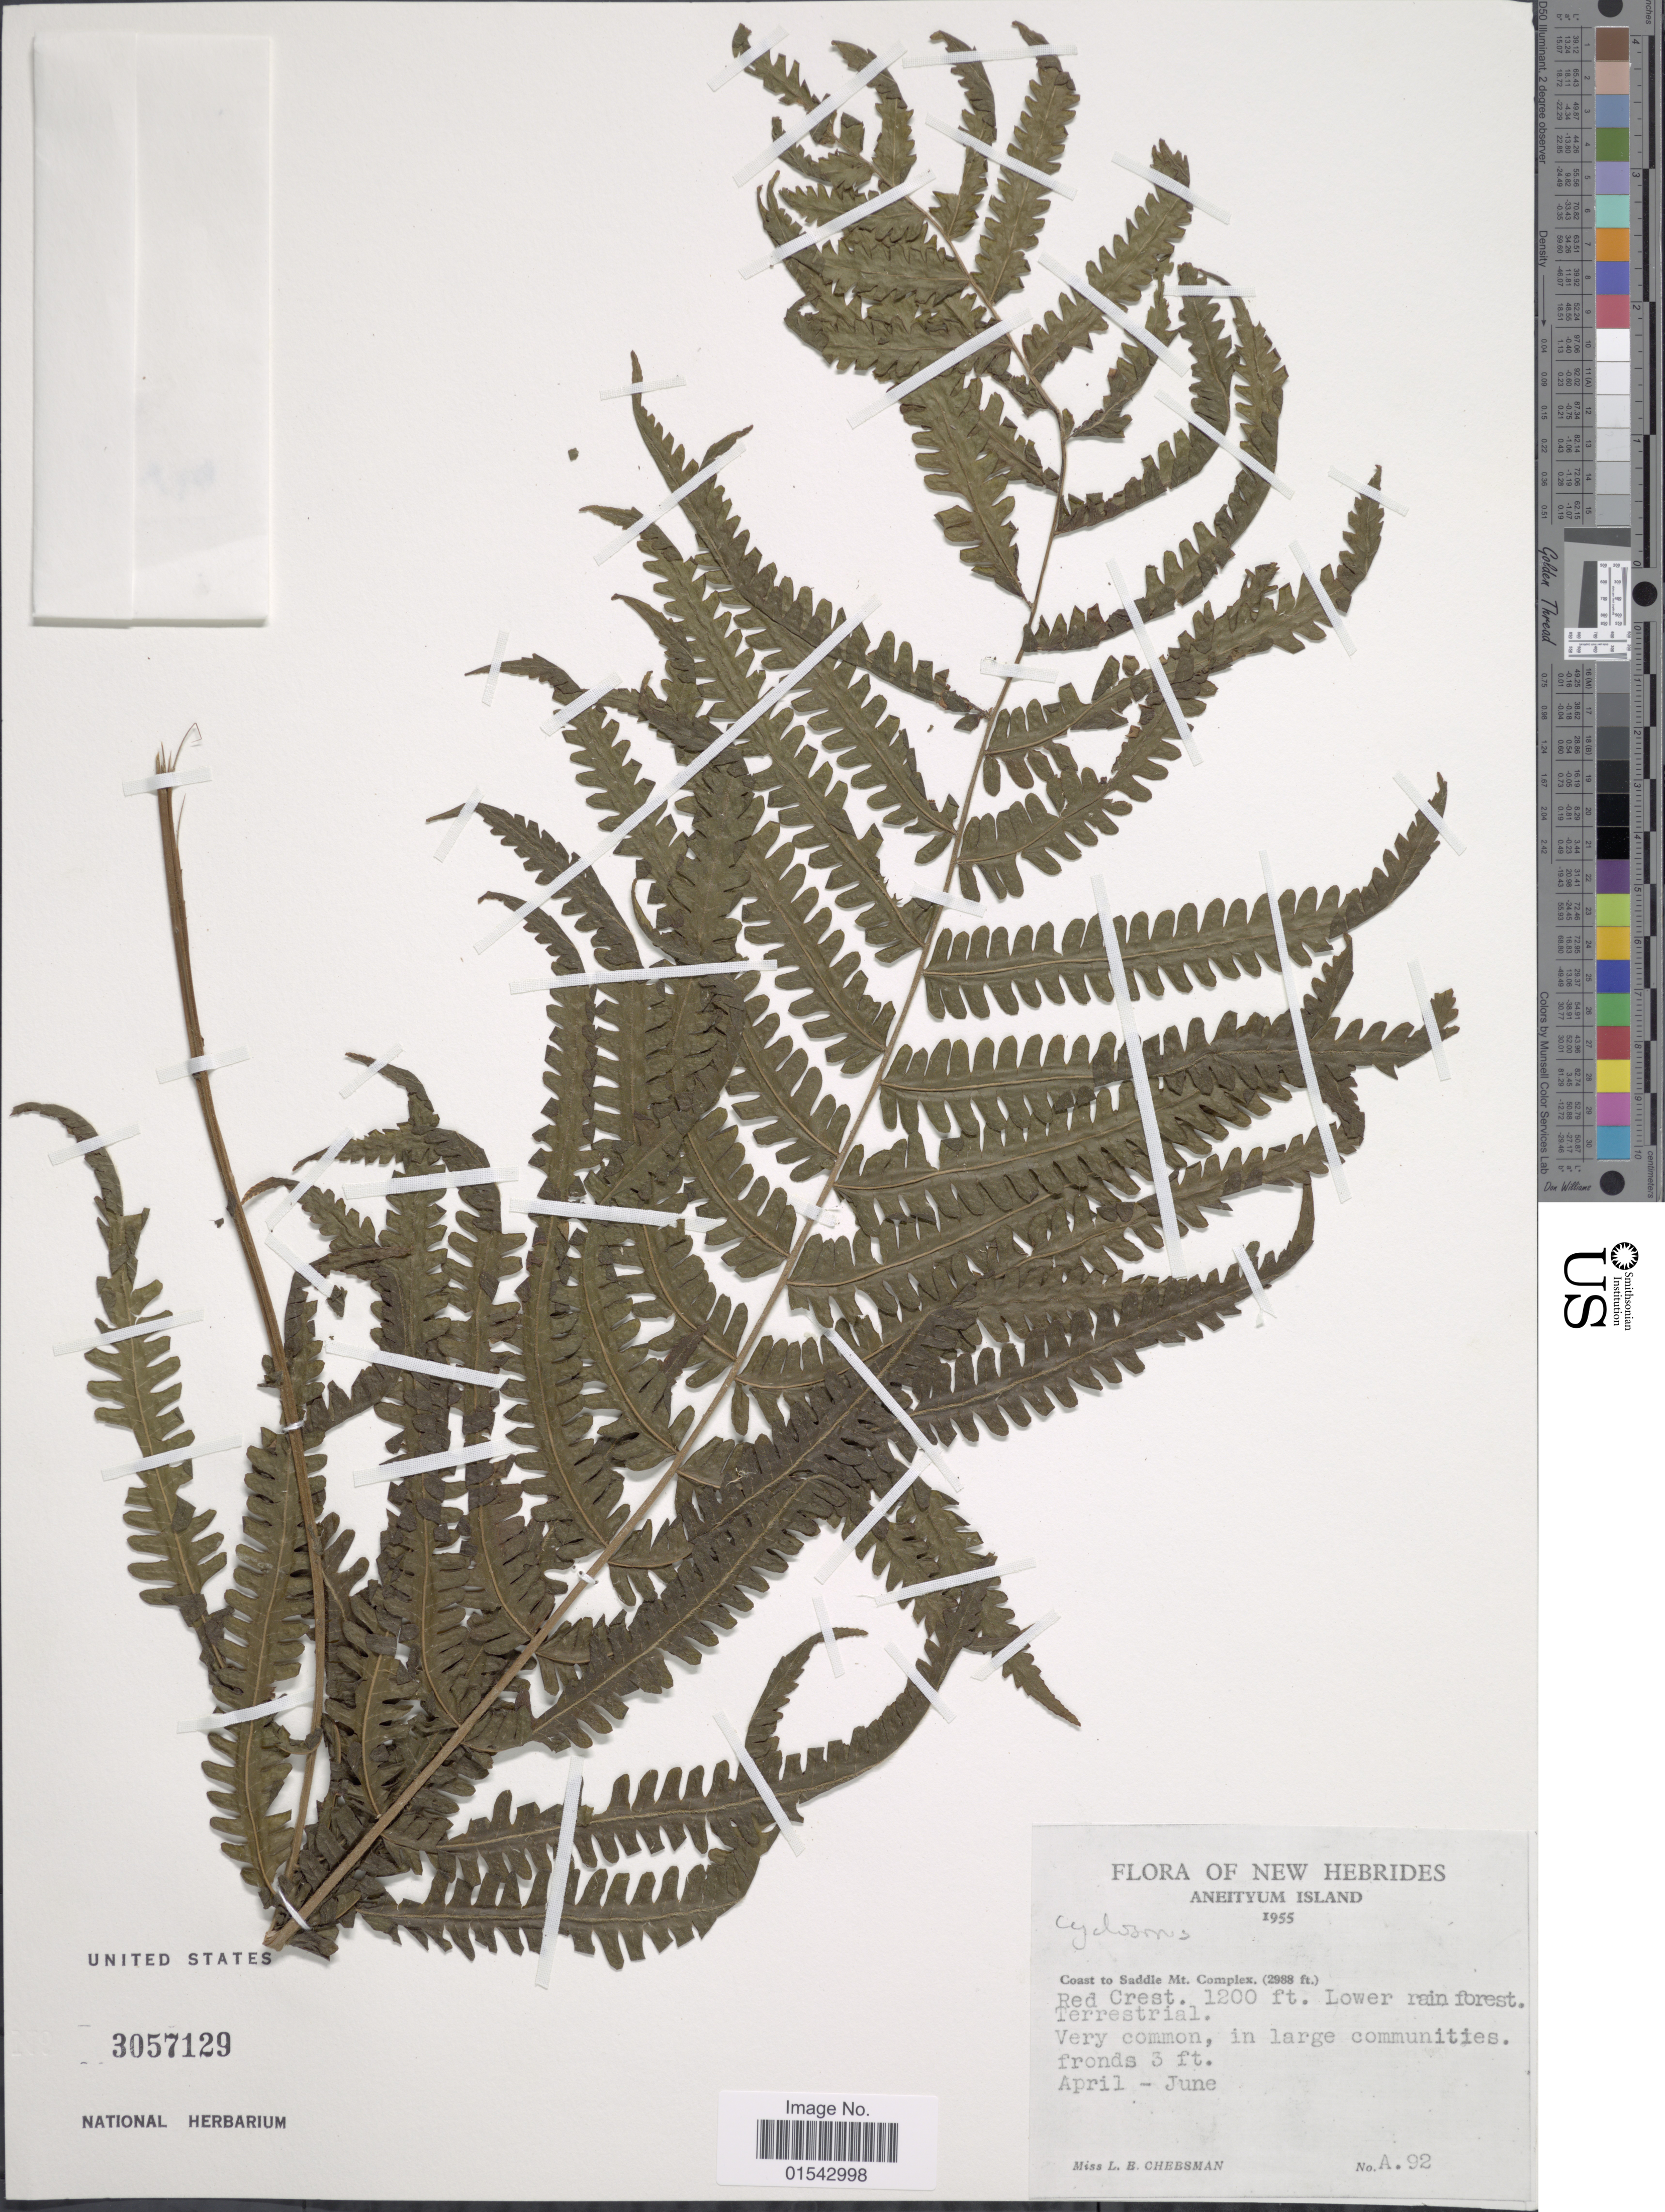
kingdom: Plantae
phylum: Tracheophyta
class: Polypodiopsida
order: Polypodiales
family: Thelypteridaceae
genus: Cyclosorus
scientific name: Cyclosorus sp.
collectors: E. L. Cheeseman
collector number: A92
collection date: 1955-04/1955-06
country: Vanuatu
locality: Red Crest, Lower rain forest, New Hebrides, Aneityum Island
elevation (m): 366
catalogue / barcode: US 3057129